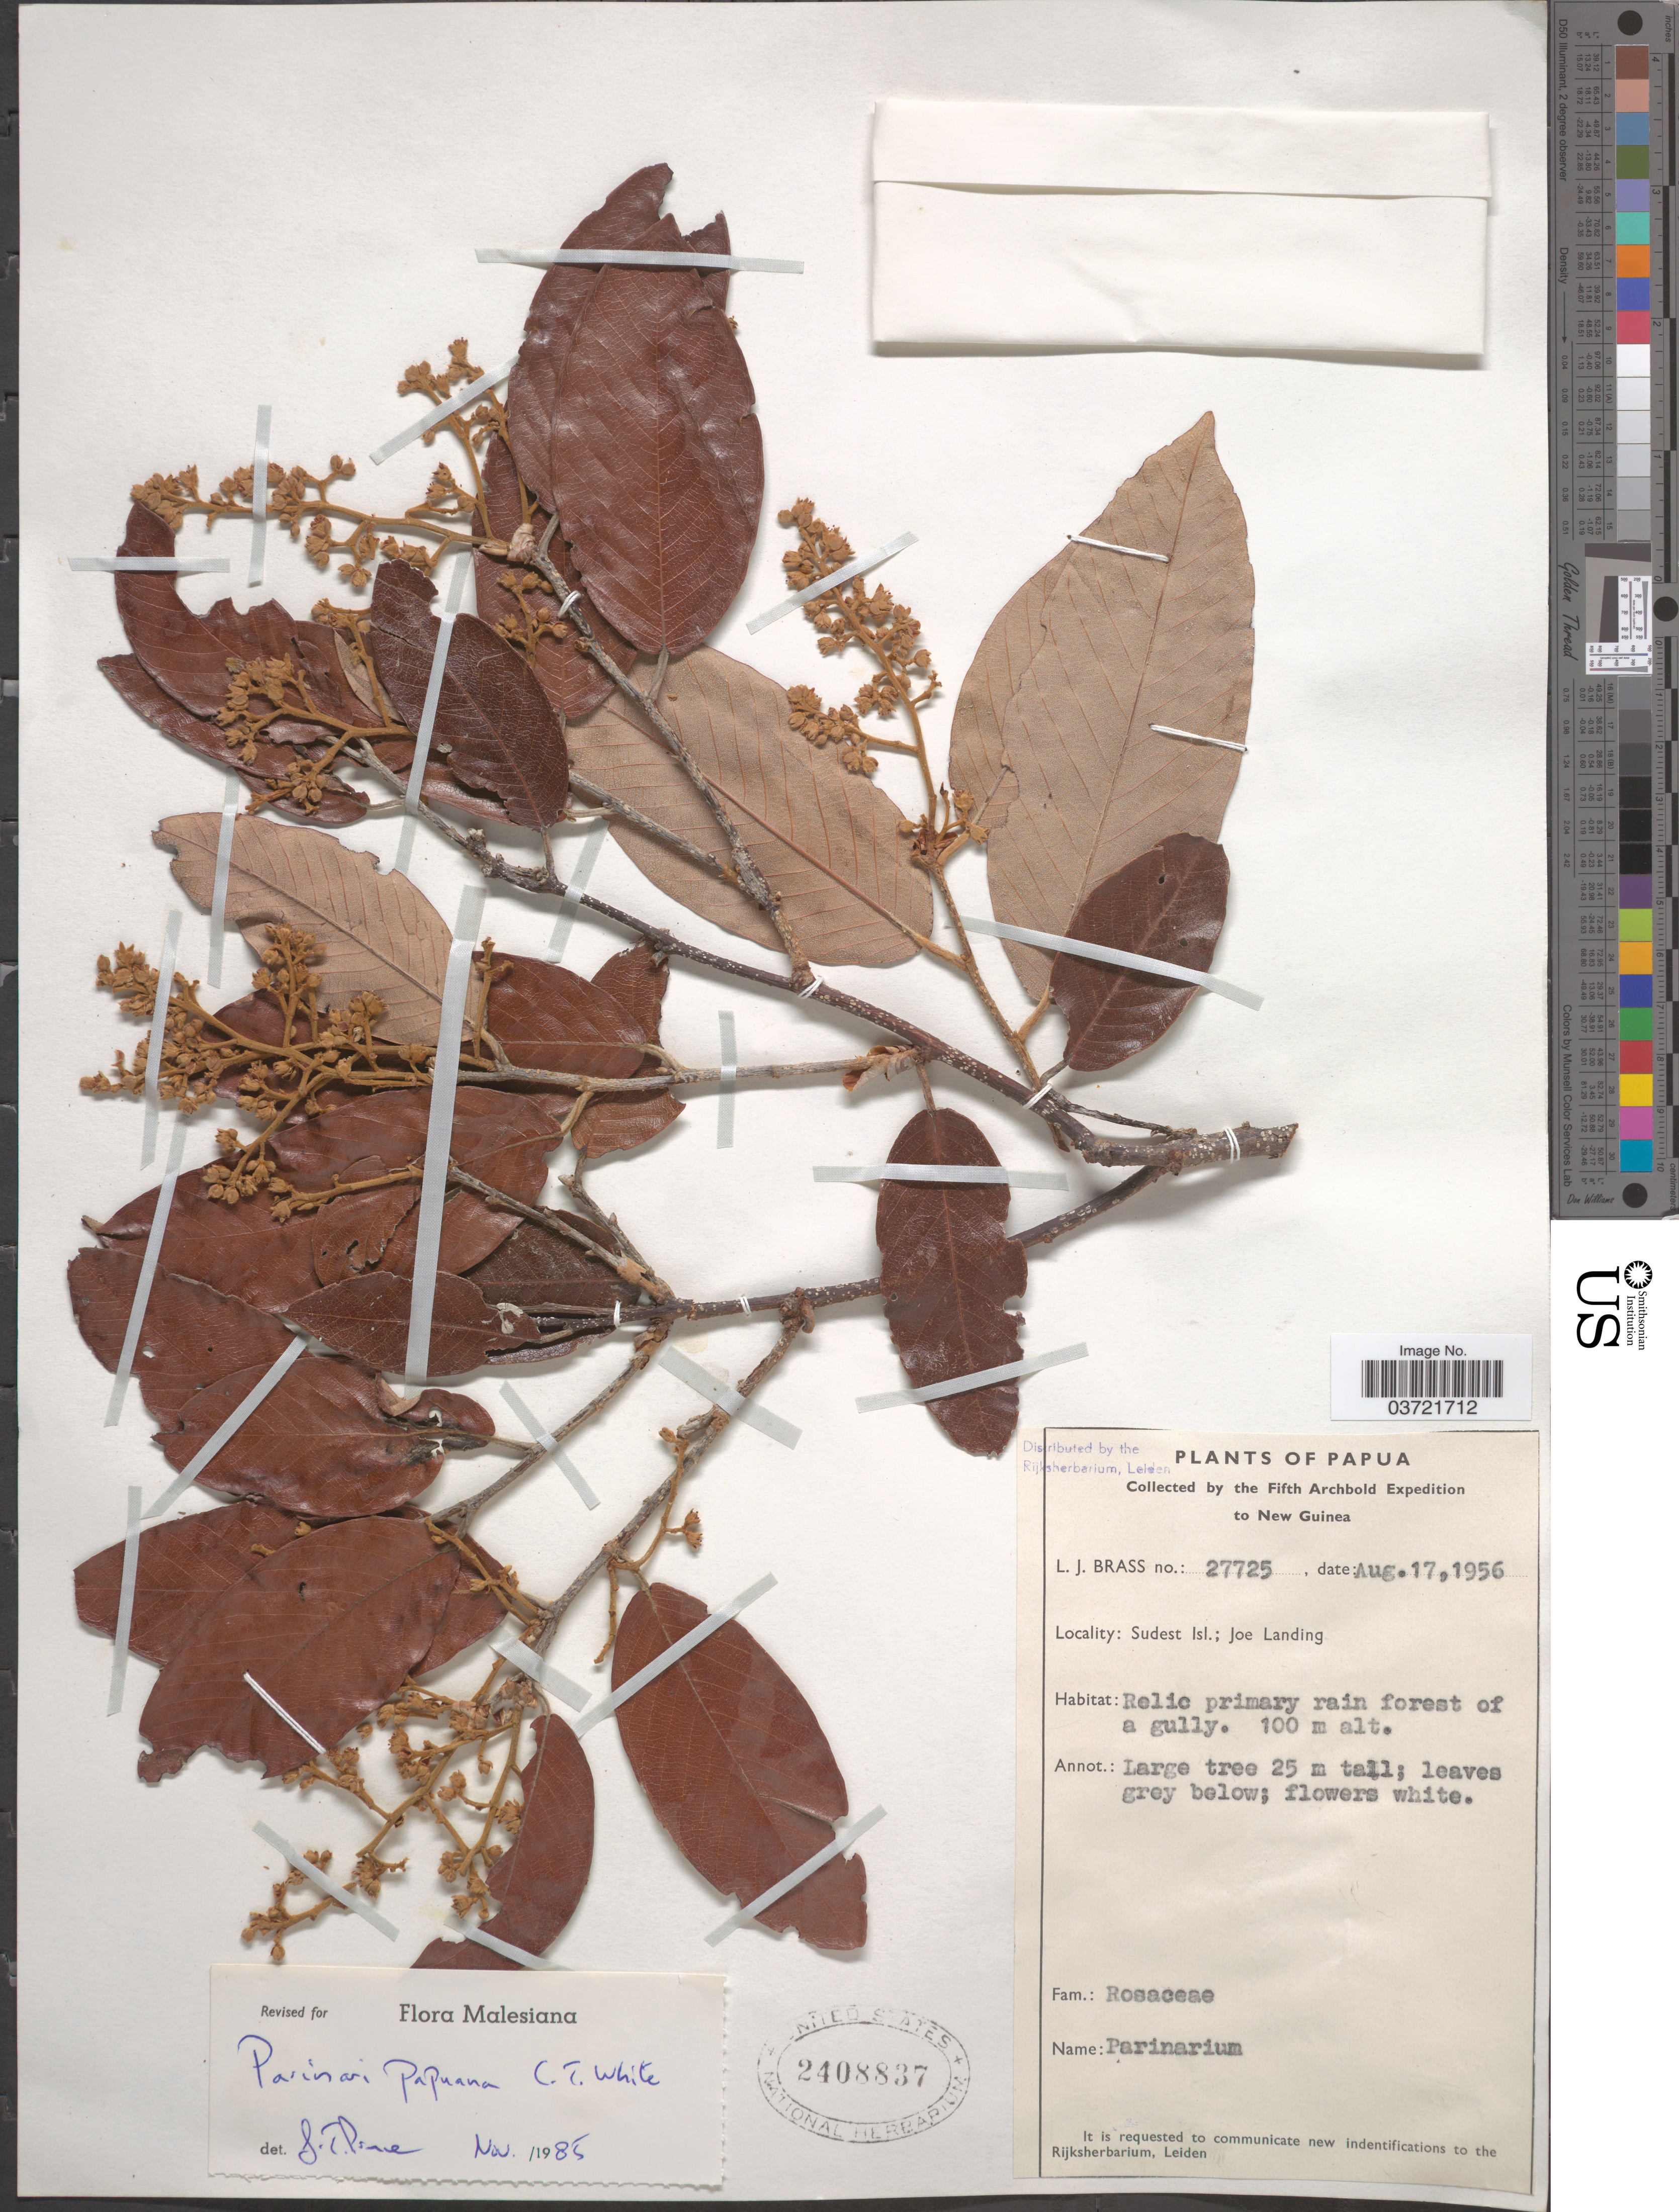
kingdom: Plantae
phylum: Tracheophyta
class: Magnoliopsida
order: Malpighiales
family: Chrysobalanaceae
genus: Parinari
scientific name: Parinari papuana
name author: C.T. White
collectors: L. J. Brass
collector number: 27725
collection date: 1956-08-17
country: Papua New Guinea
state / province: Milne Bay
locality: Papua. New Guinea. Sudest Isl.; Joe Landing.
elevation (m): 100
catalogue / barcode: US 2408837